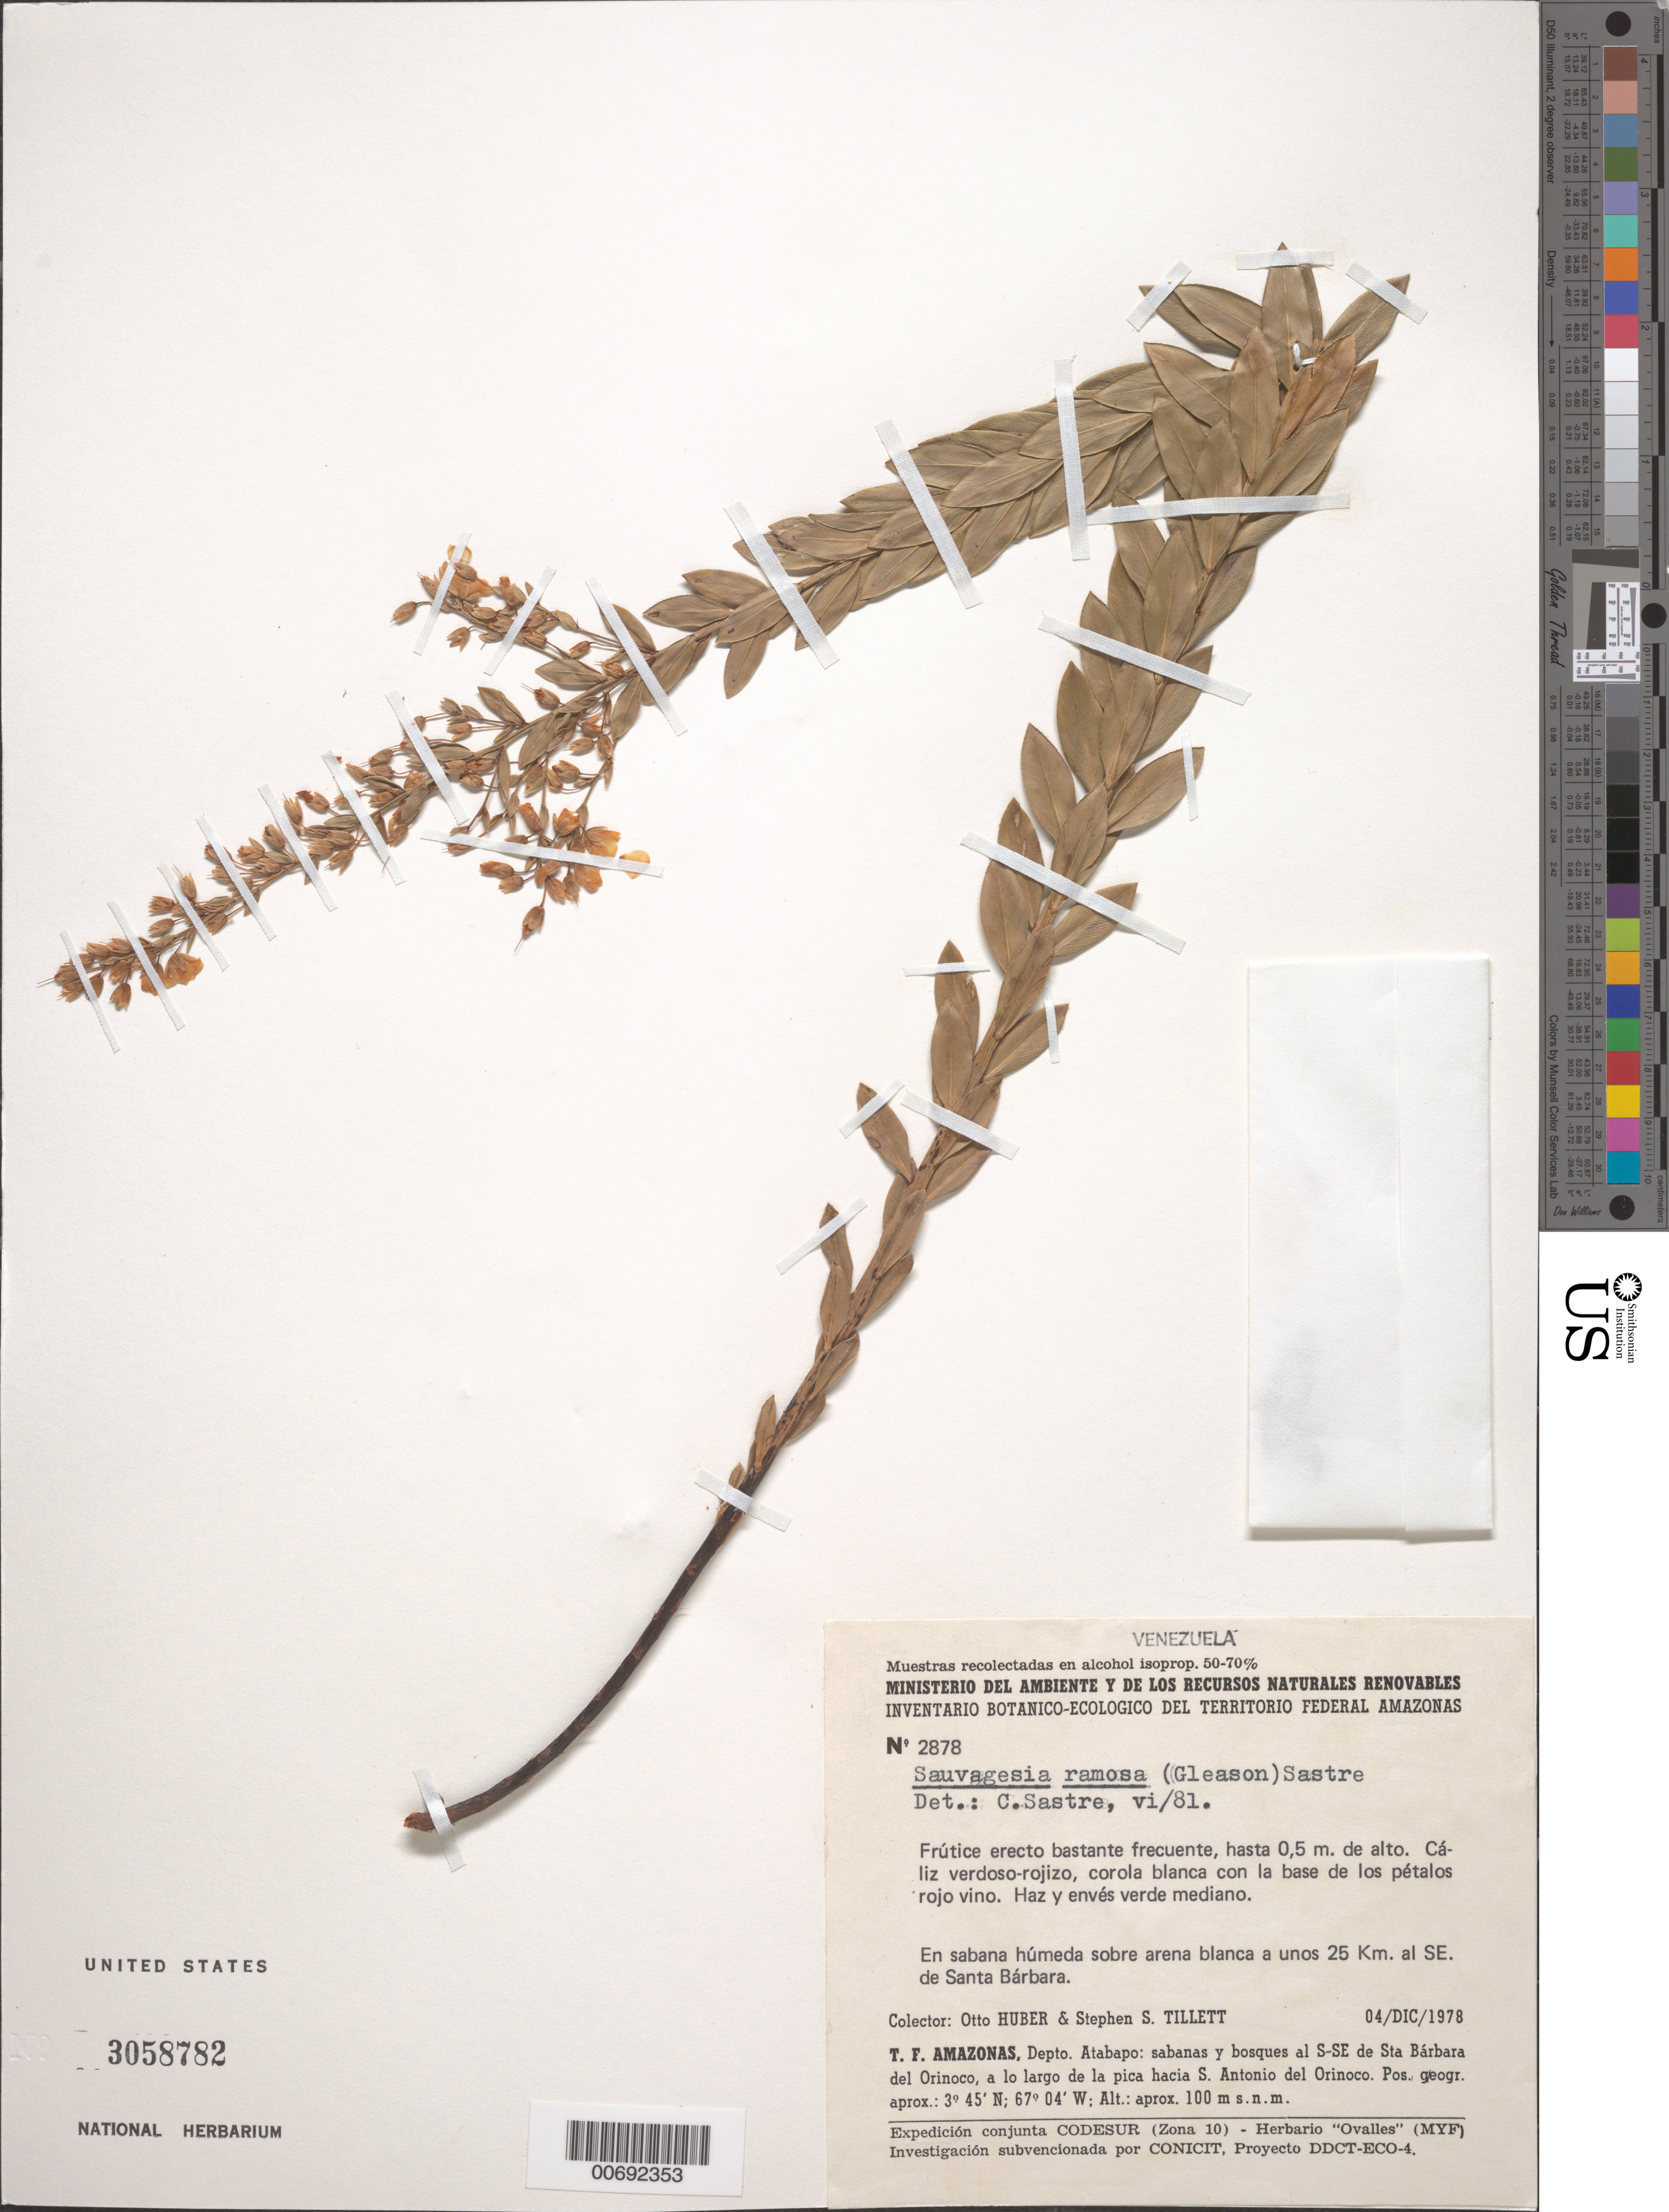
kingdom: Plantae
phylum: Tracheophyta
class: Magnoliopsida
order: Malpighiales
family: Ochnaceae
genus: Sauvagesia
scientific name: Sauvagesia ramosa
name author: (Gleason) Sastre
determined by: Sastre, C. H. L.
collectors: O. Huber & S. S. Tillett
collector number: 2878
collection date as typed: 4-Dec-78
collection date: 1978-12-04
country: Venezuela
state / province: Amazonas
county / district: Atabapo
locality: Sta. Barbara del Orinoco, 25 km al SE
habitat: Sabana humda sobre arena blanca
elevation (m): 100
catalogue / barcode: US 3058782